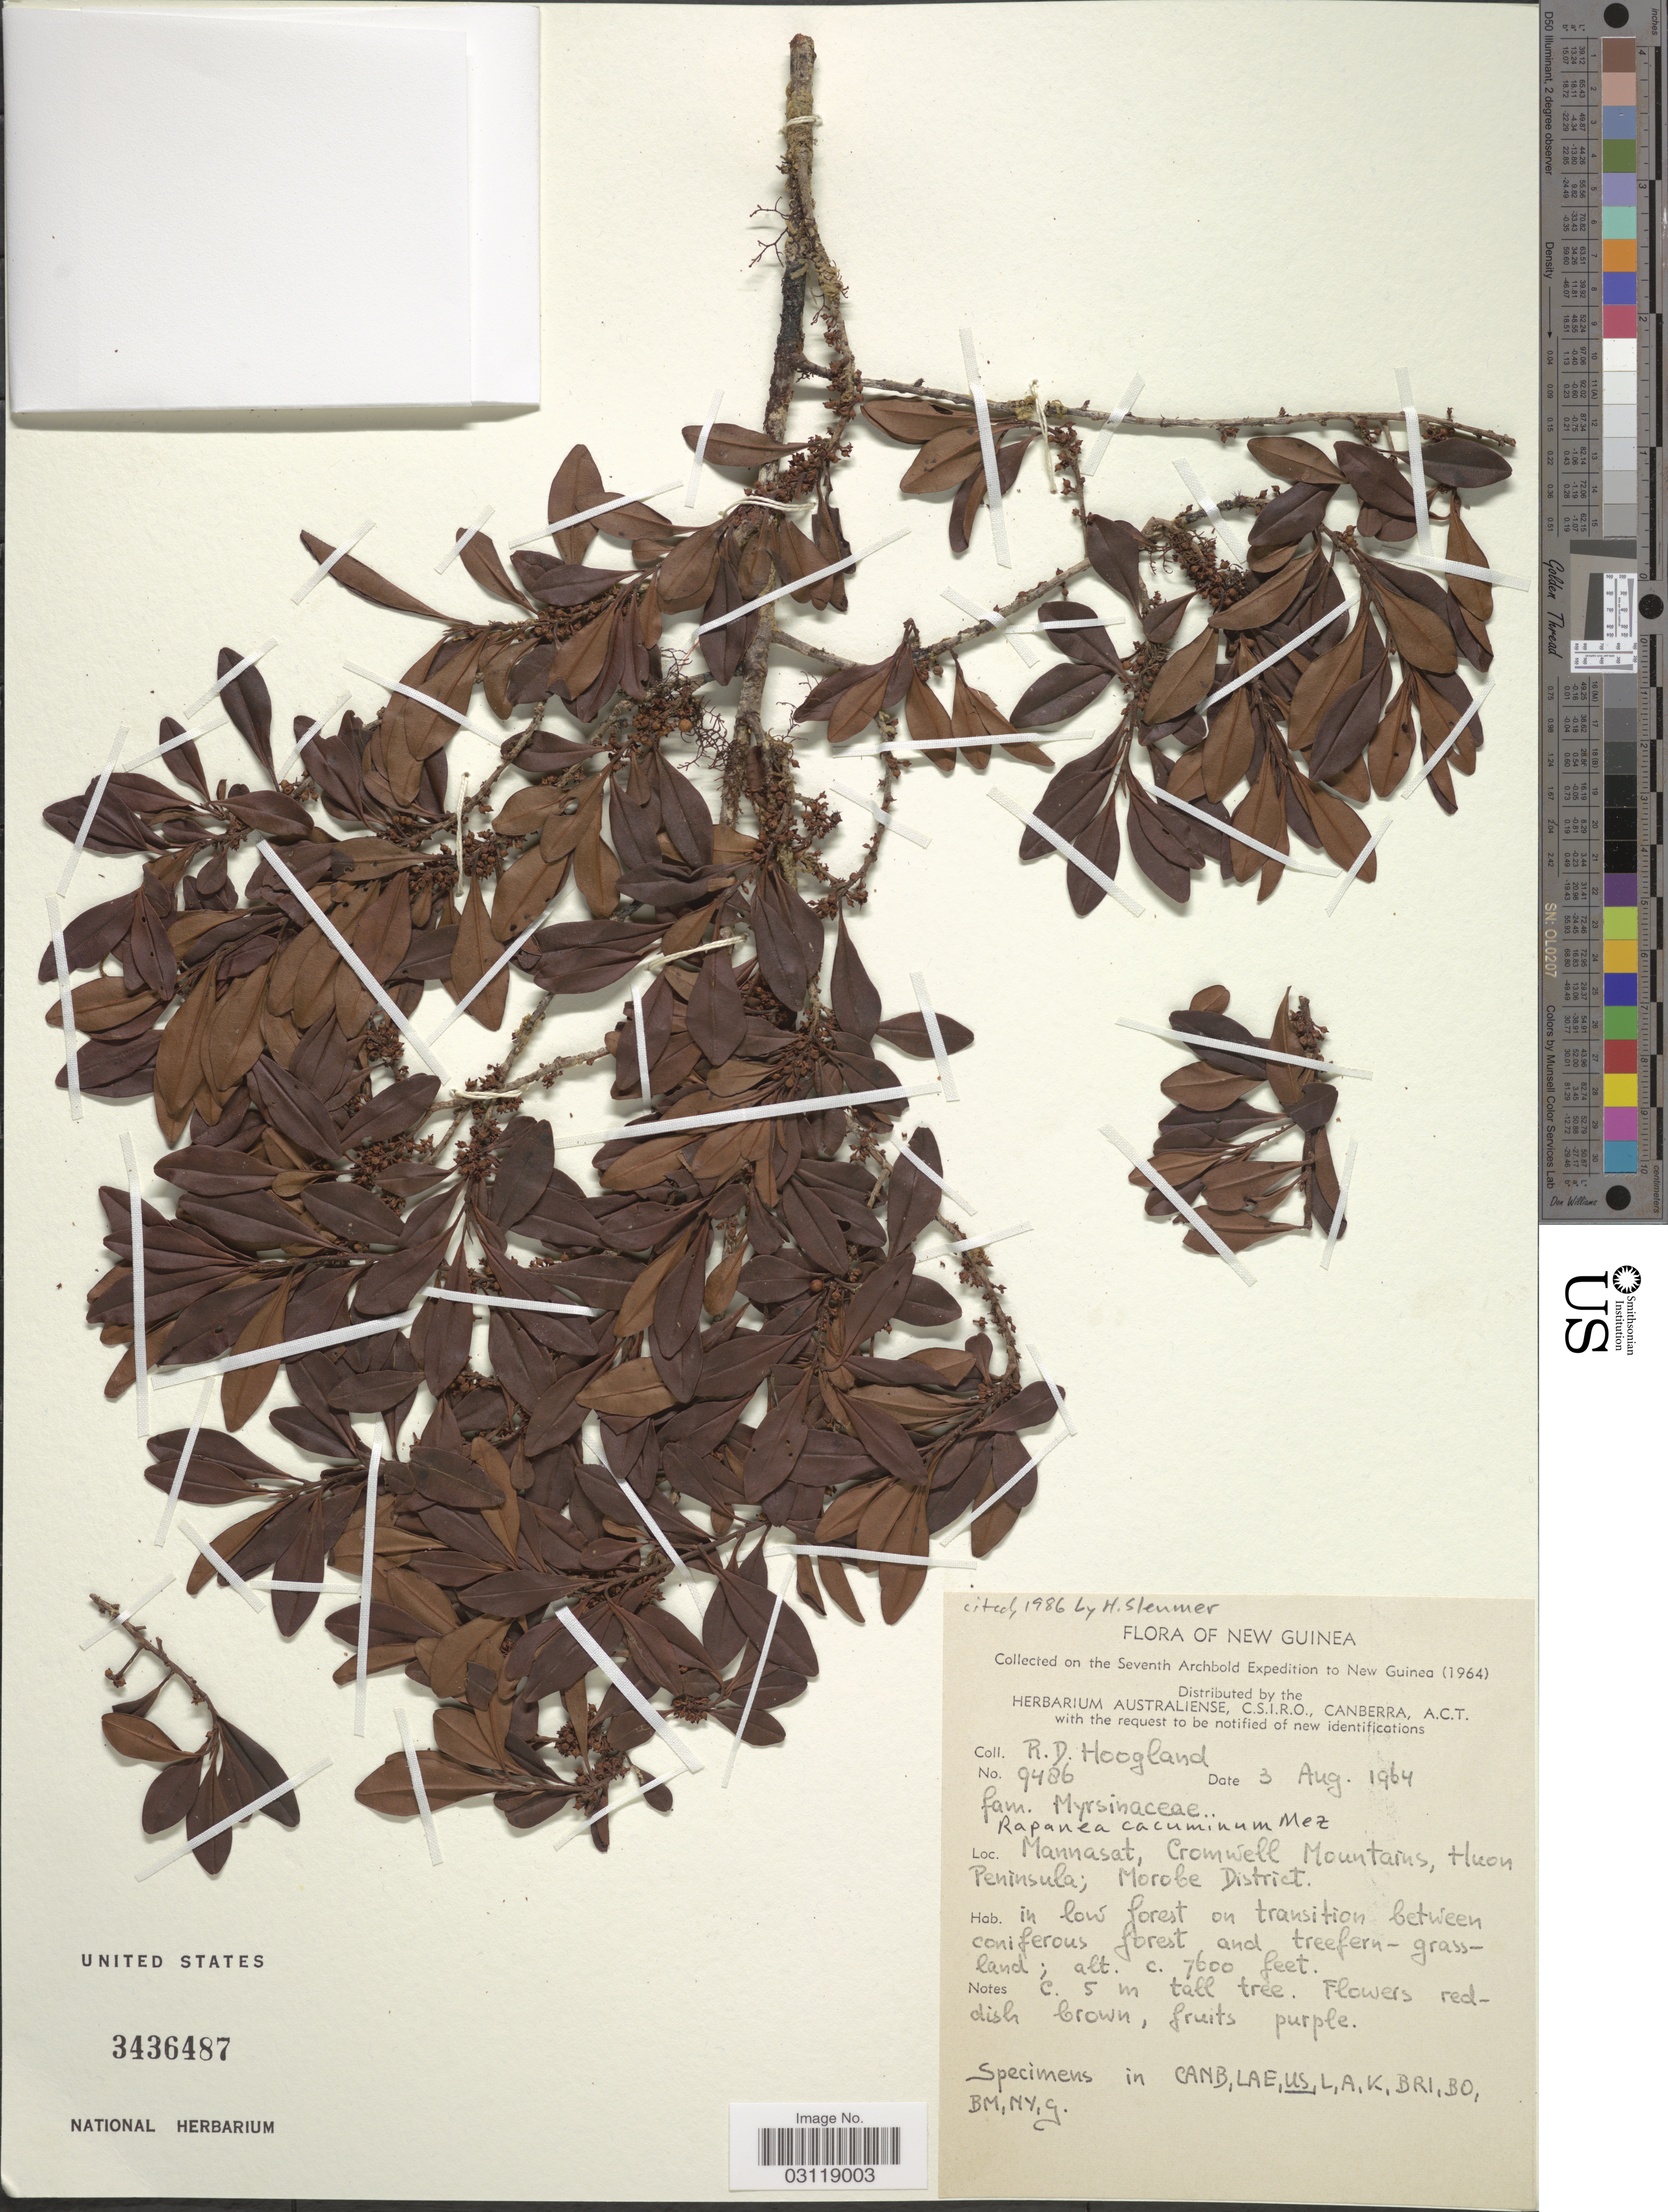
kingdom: Plantae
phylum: Tracheophyta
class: Magnoliopsida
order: Ericales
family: Primulaceae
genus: Rapanea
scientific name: Rapanea cacuminum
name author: Mez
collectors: R. D. Hoogland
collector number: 9486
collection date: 1964-08-03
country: Papua New Guinea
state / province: Morobe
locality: New Guinea. Mannasat, Cromwell Mountains, Huon Peninsula.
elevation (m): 2316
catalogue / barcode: US 3436487